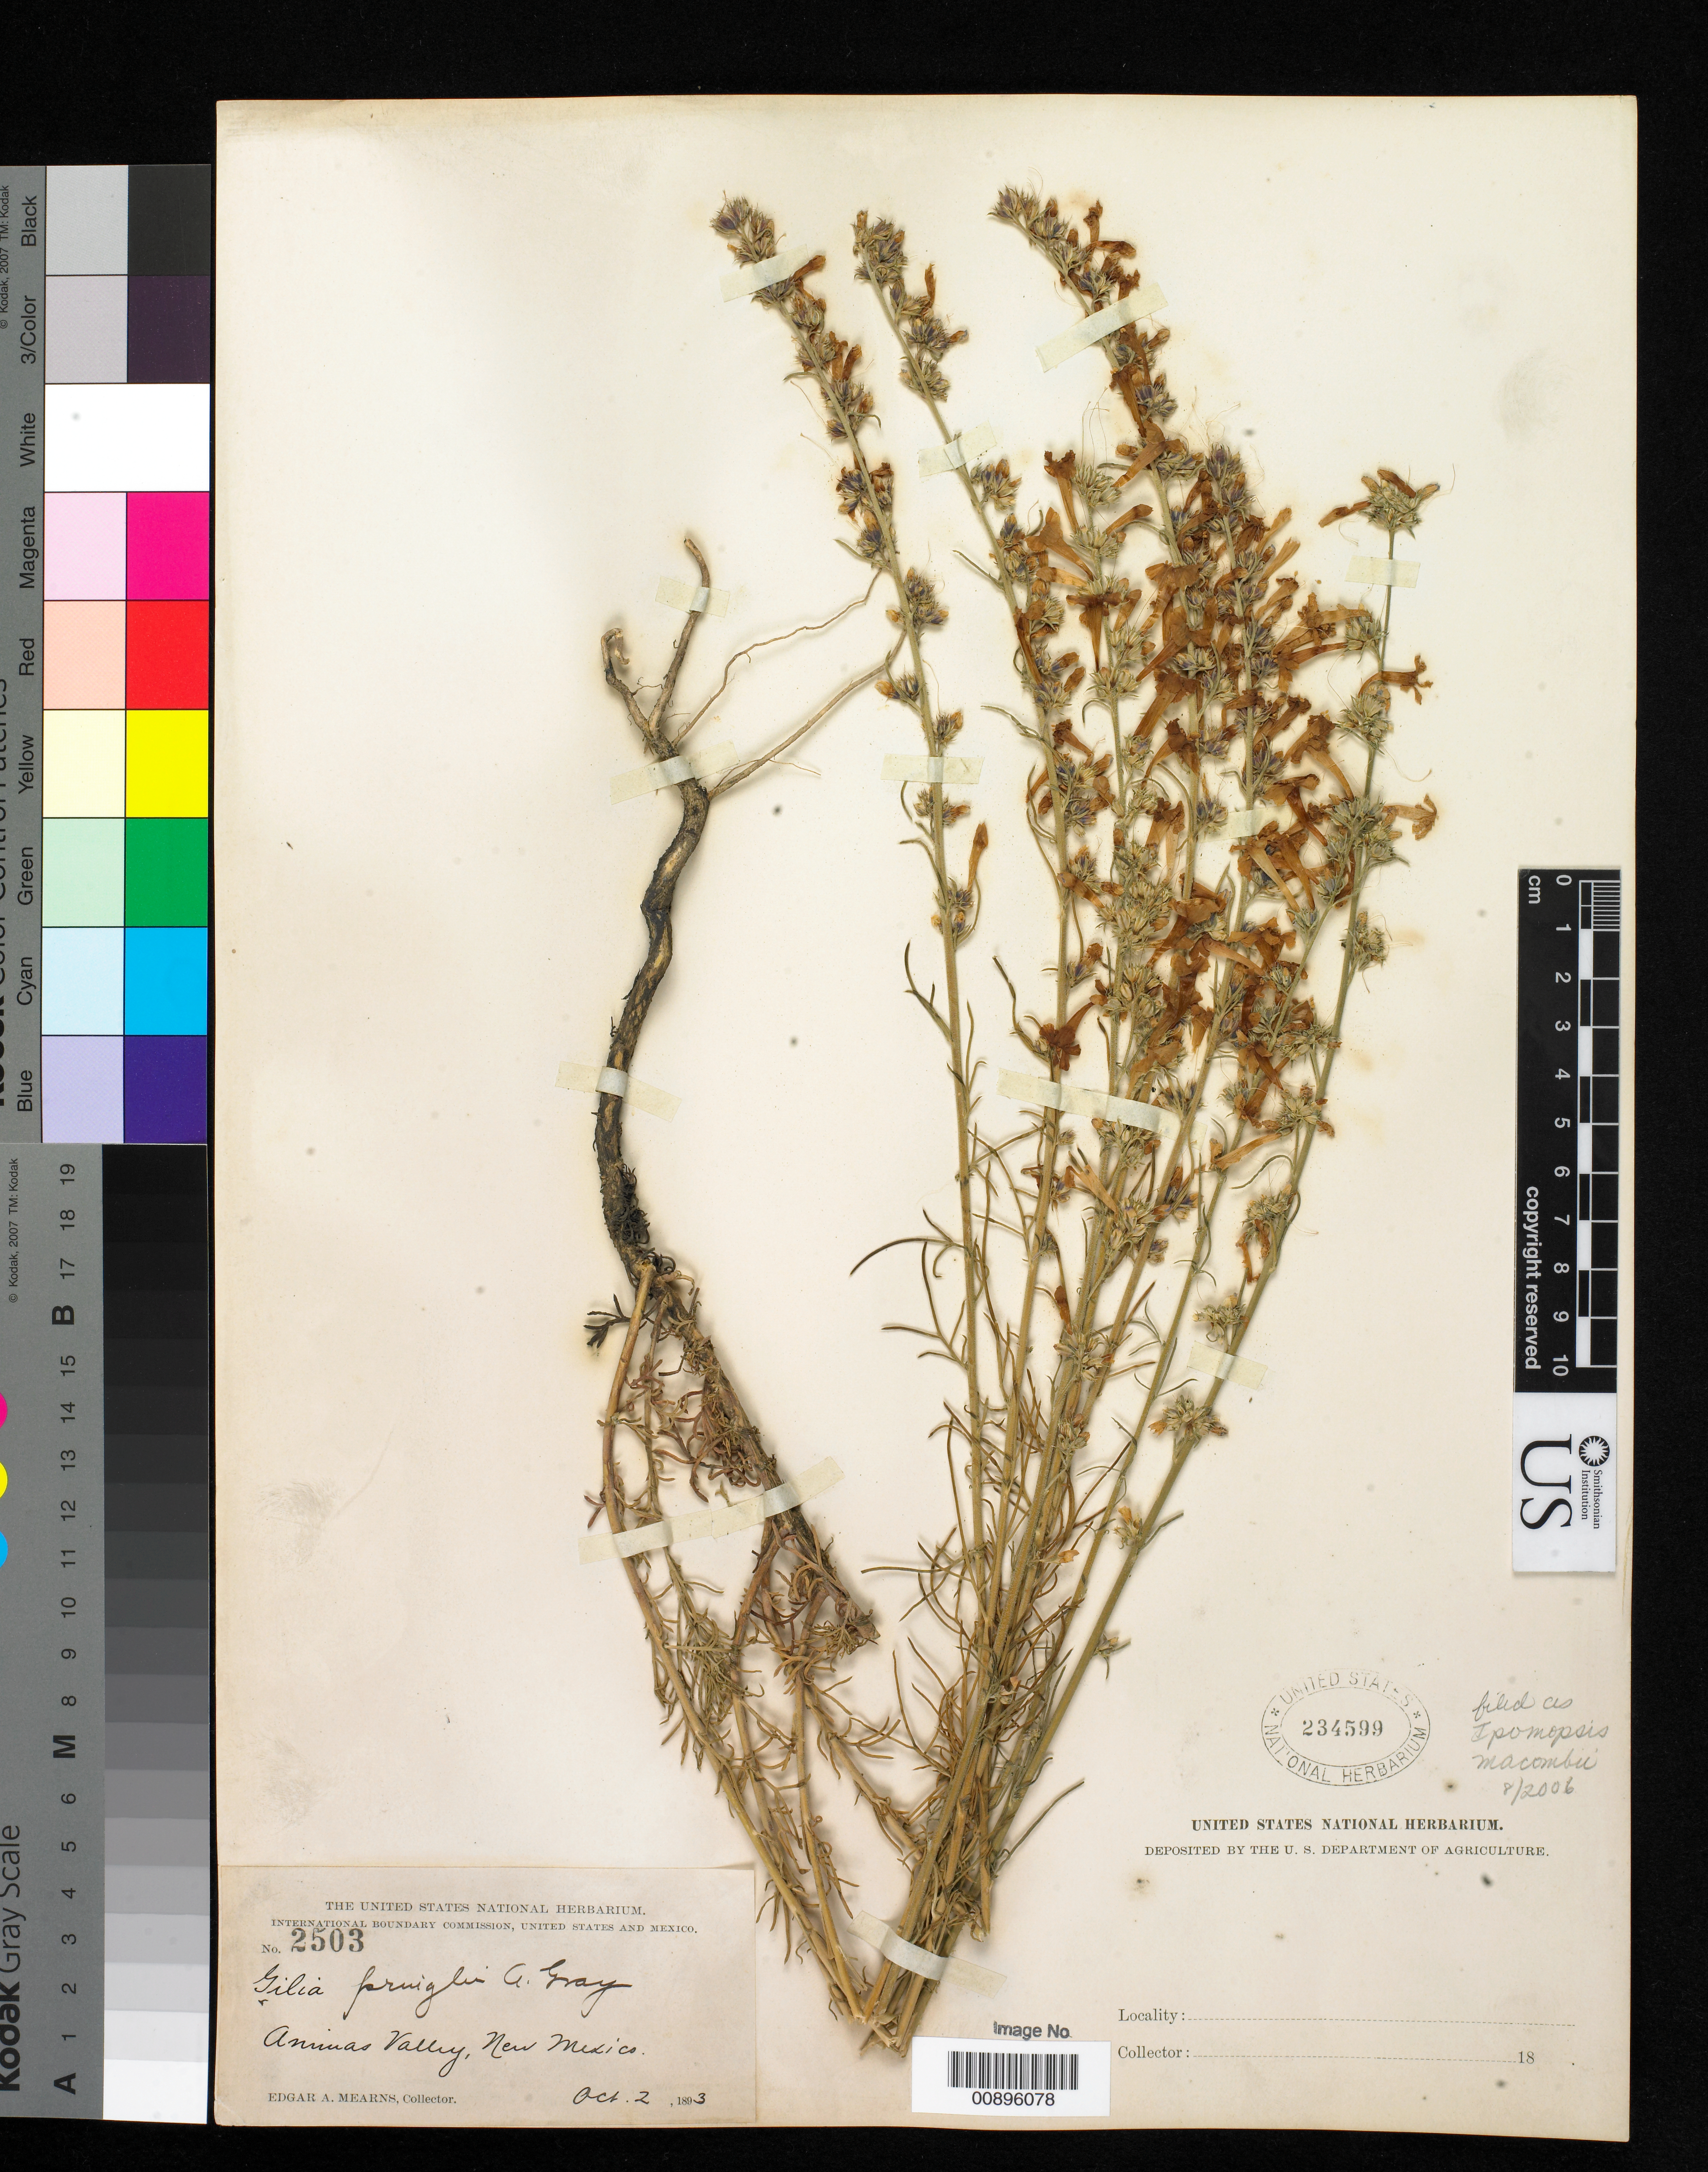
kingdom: Plantae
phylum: Tracheophyta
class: Magnoliopsida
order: Ericales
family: Polemoniaceae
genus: Ipomopsis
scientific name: Ipomopsis macombii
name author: (Torr. ex A. Gray) V.E. Grant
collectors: E. A. Mearns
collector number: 2503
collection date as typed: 02 Oct 1893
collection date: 1893-10-02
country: United States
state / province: New Mexico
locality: Animas Valley, New Mexico.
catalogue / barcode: US 234599